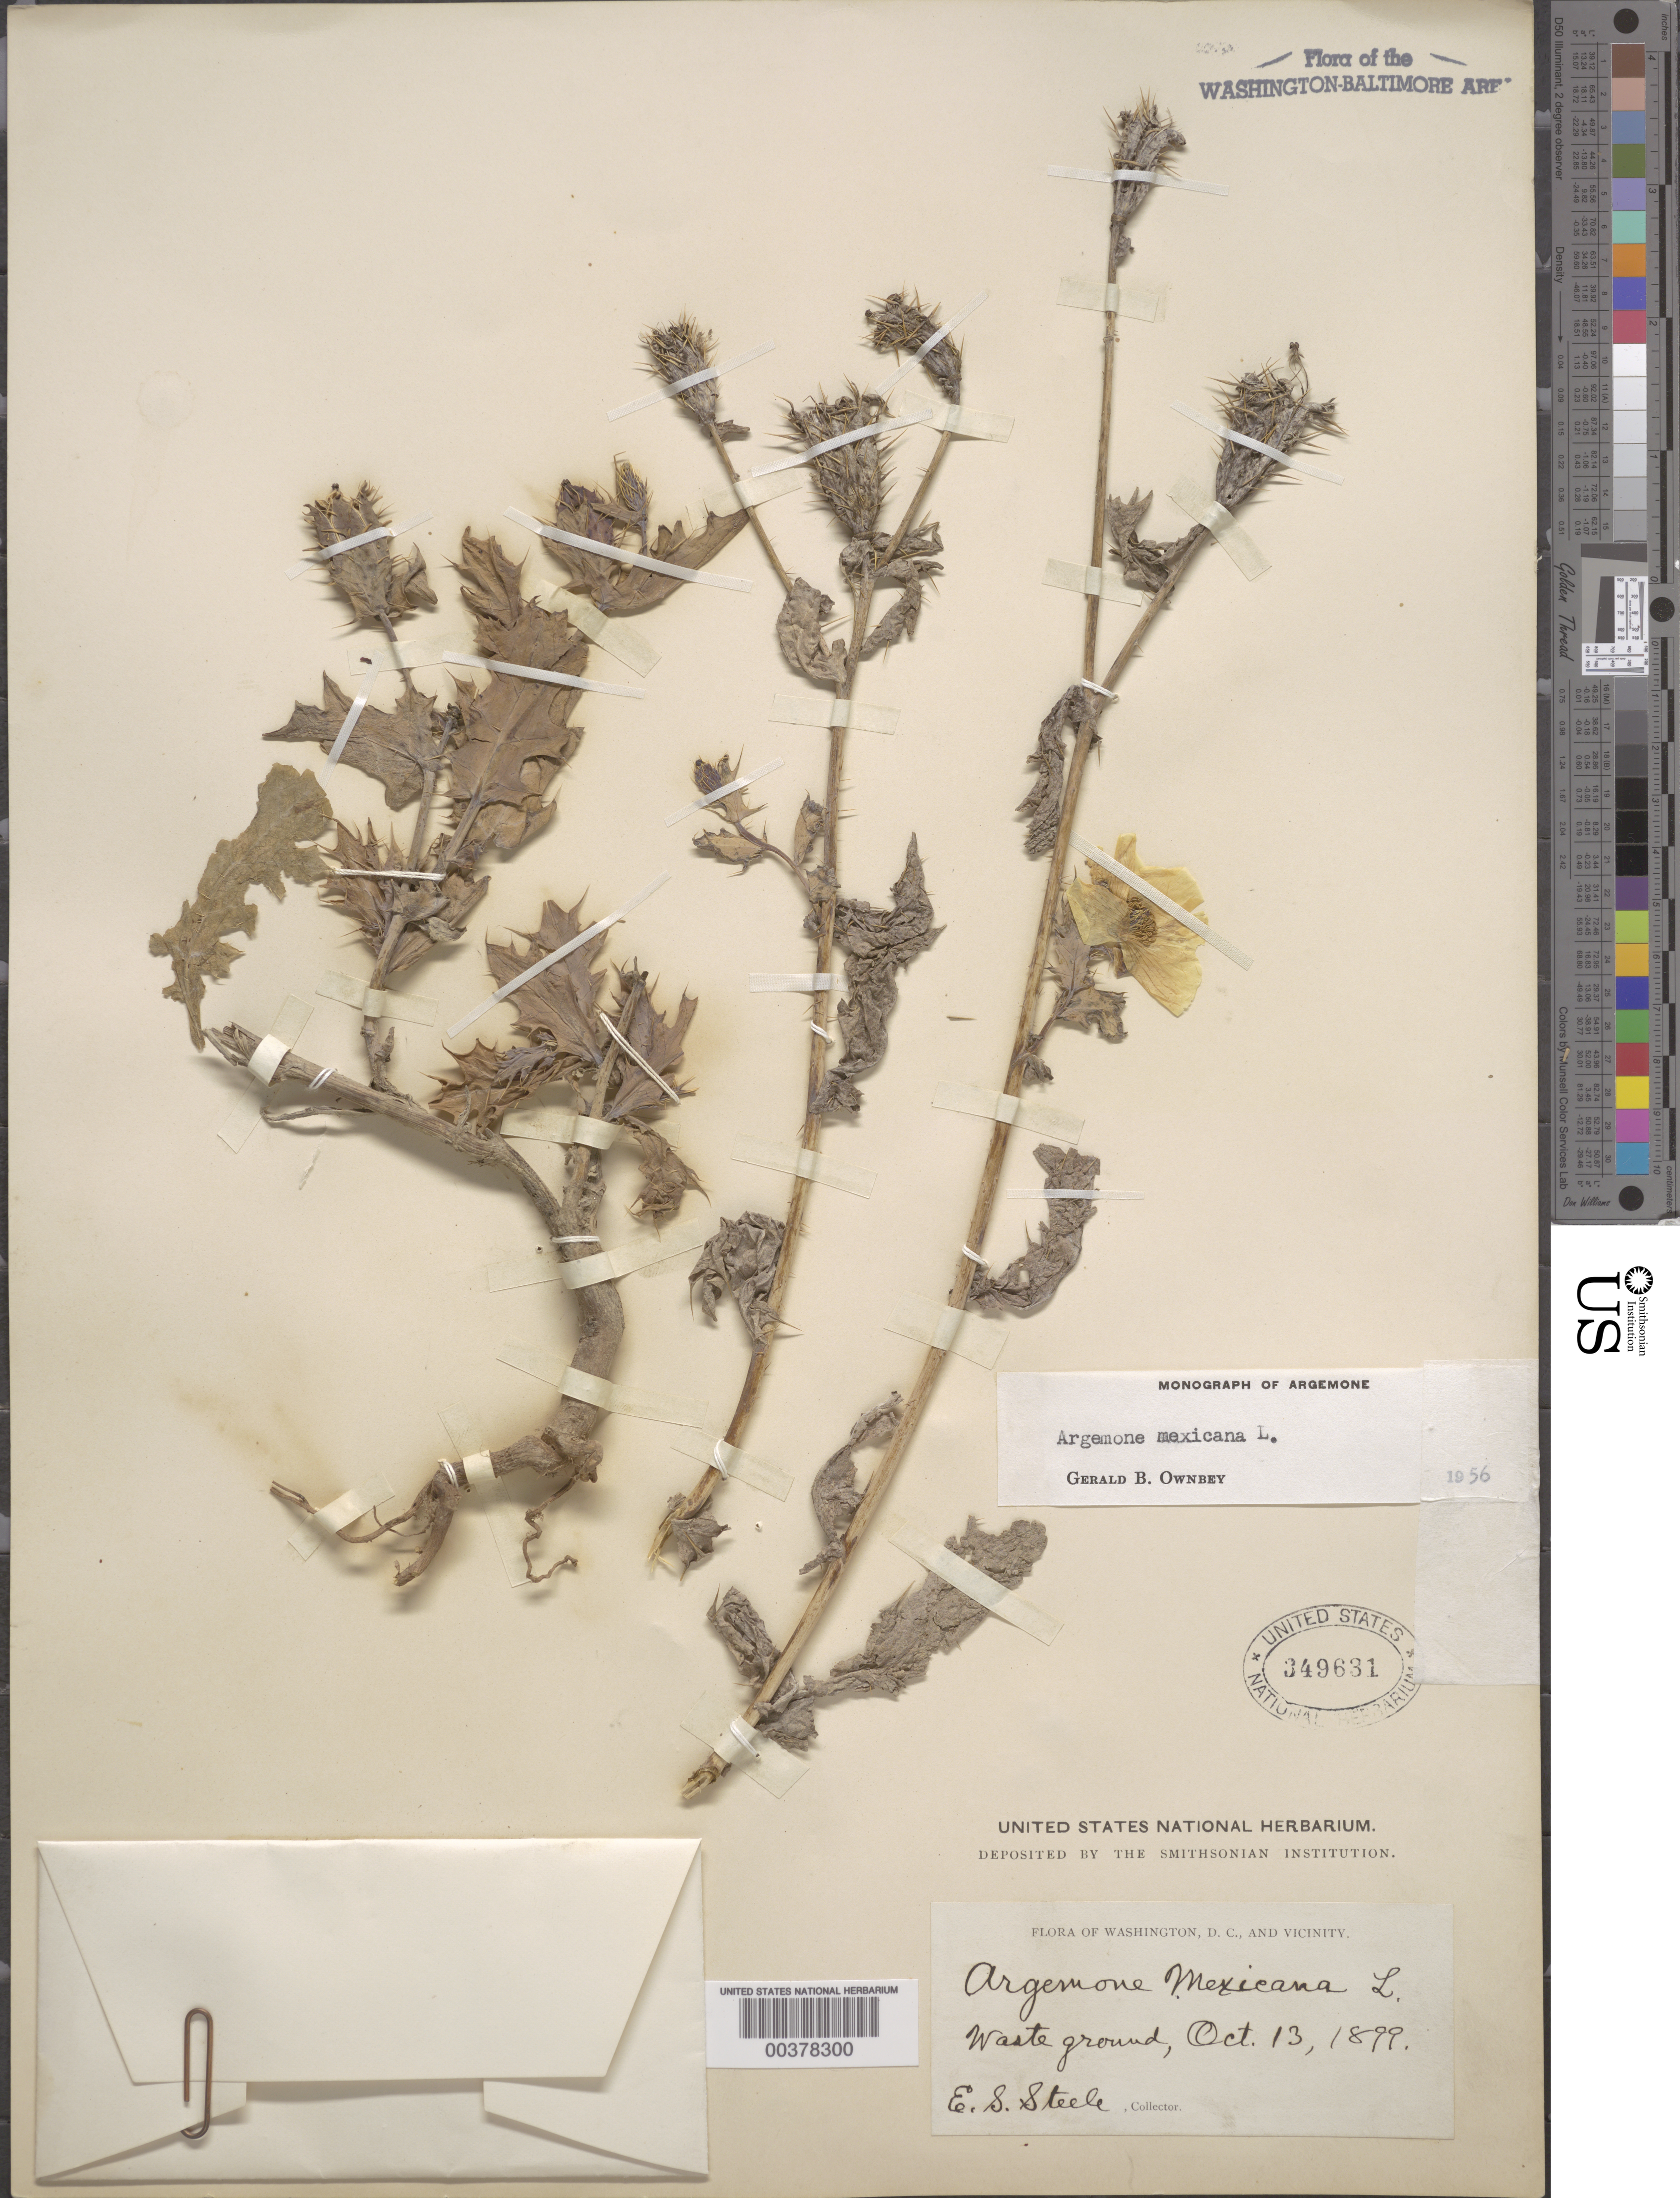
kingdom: Plantae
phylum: Tracheophyta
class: Magnoliopsida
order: Ranunculales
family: Papaveraceae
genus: Argemone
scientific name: Argemone mexicana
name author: L.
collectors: E. Steele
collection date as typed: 13 Oct 1899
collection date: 1899-10-13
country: United States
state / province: District of Columbia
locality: Waste ground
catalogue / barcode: US 349631